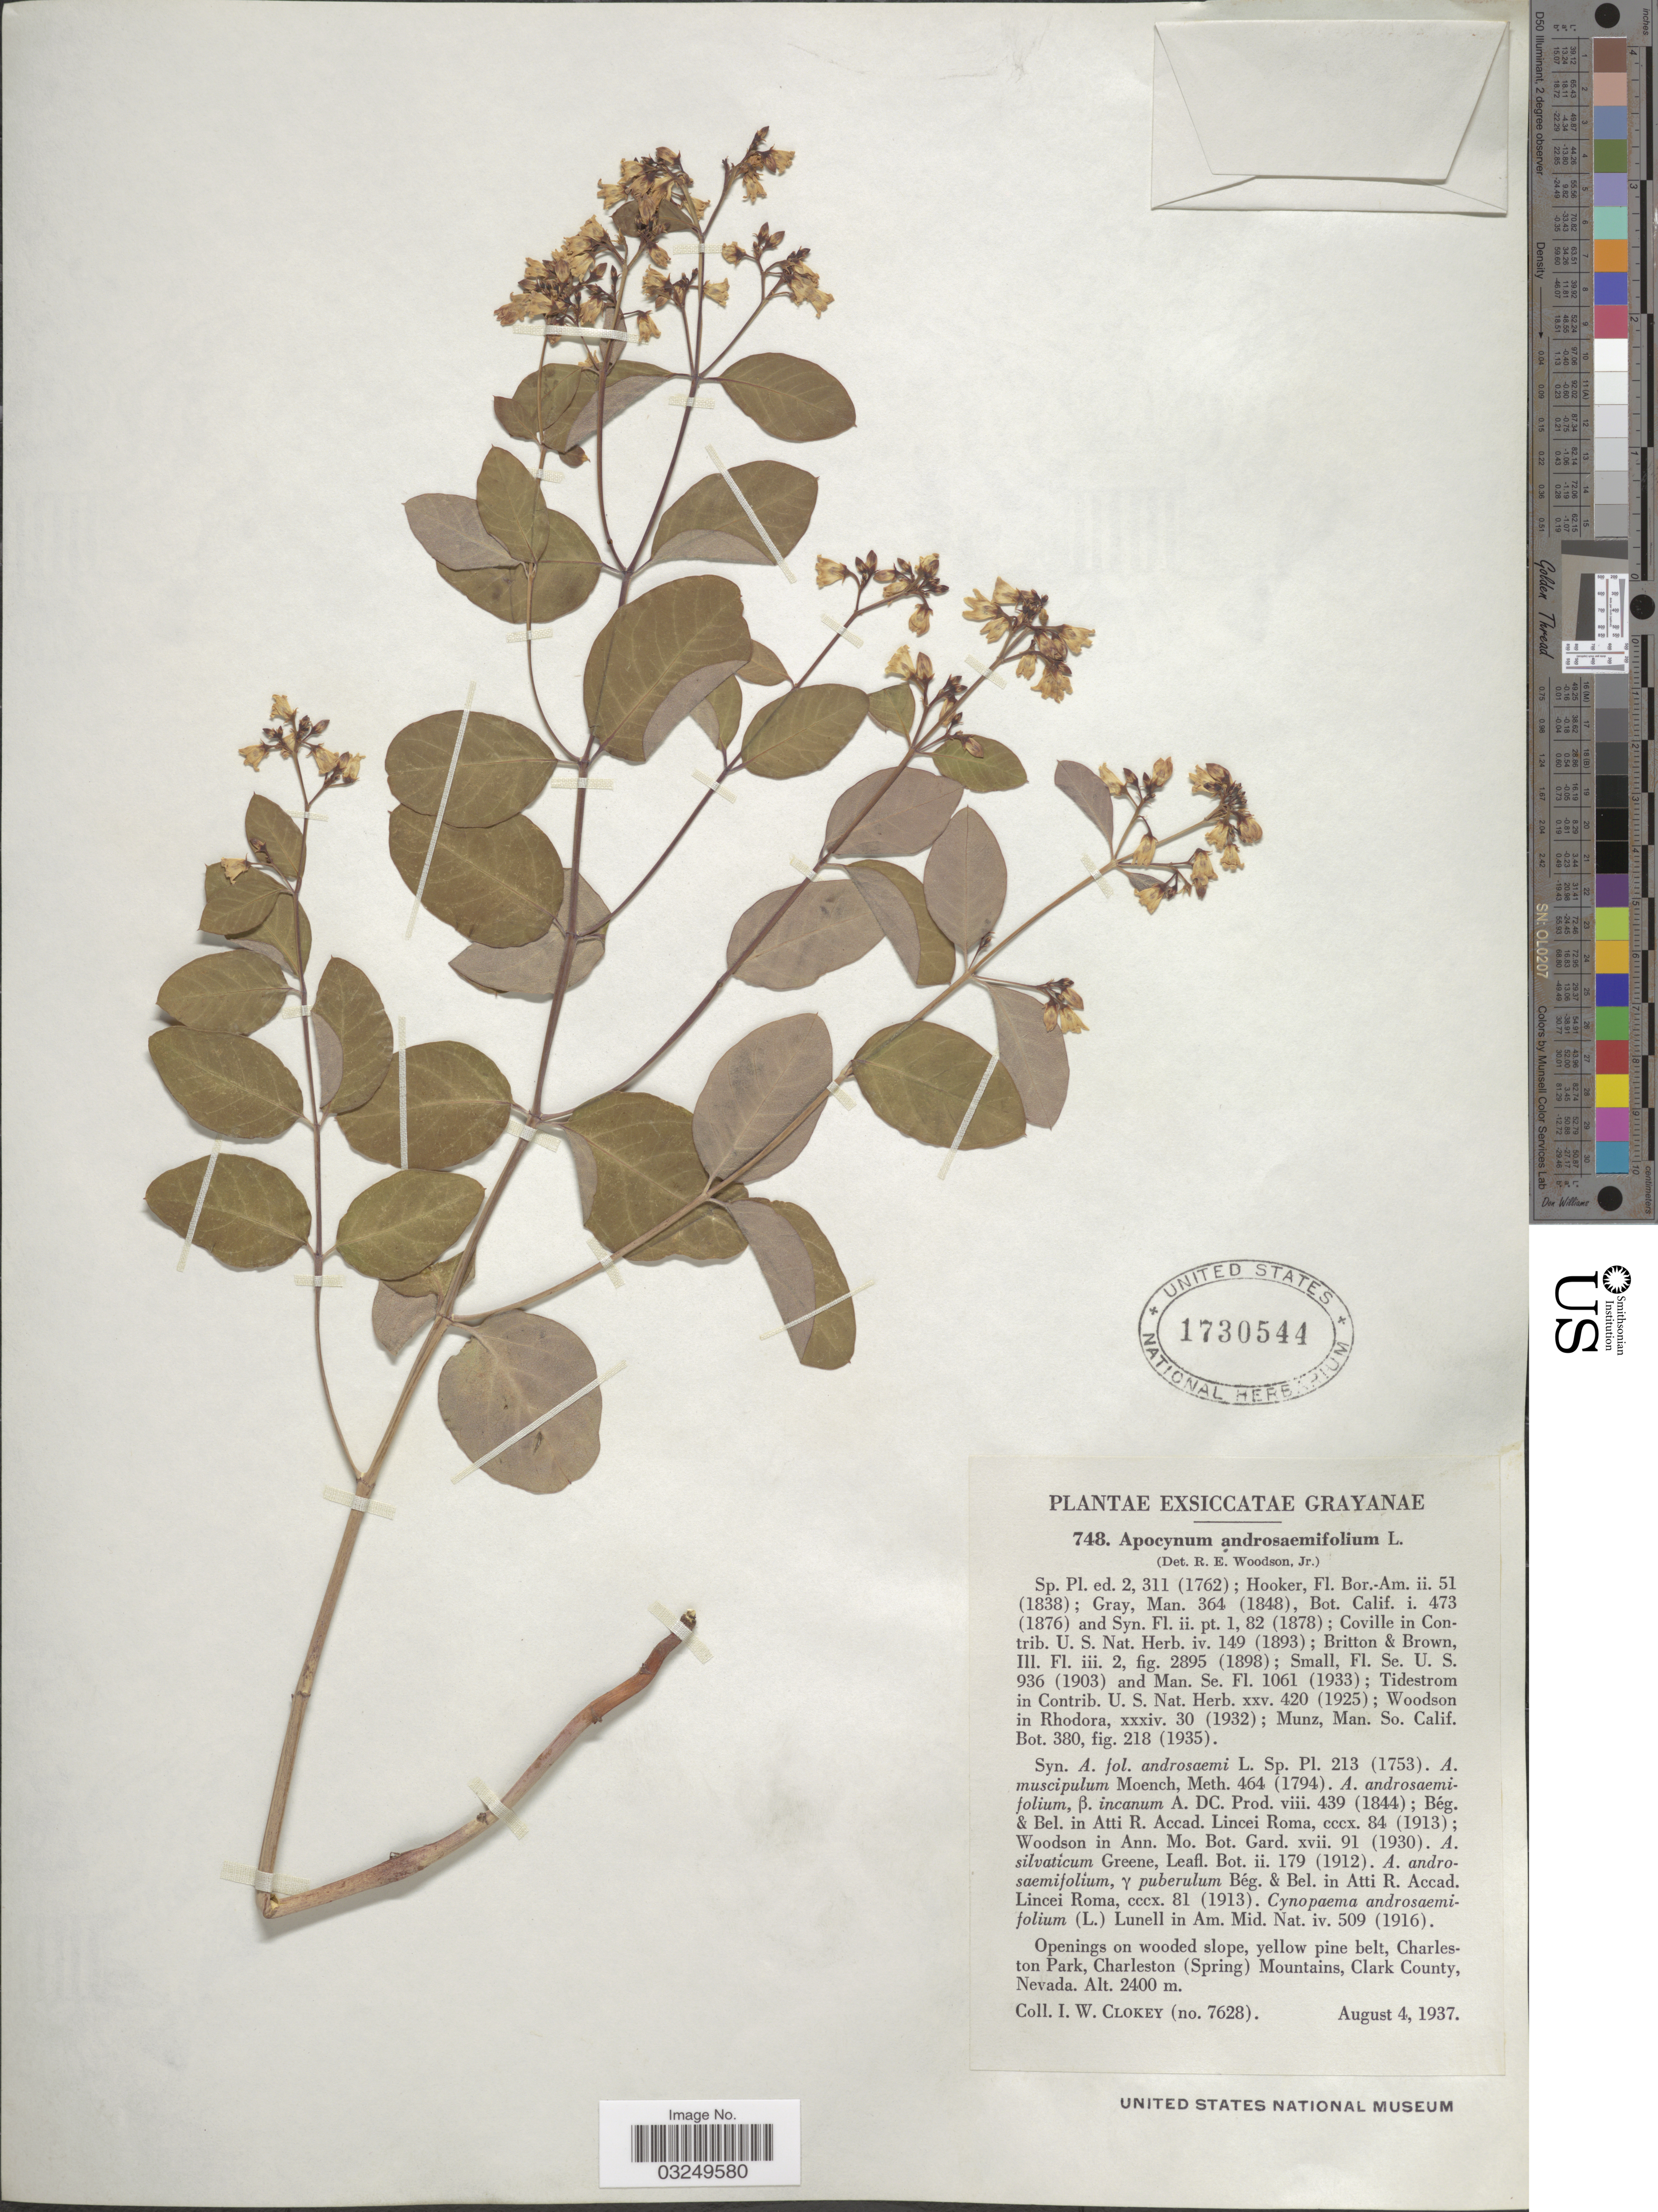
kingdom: Plantae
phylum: Tracheophyta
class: Magnoliopsida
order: Gentianales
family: Apocynaceae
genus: Apocynum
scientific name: Apocynum androsaemifolium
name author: L.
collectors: I. W. Clokey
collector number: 7628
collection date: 1937-08-04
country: United States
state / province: Nevada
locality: Charleston Park, Charleston (Spring) Mountains, Clark County.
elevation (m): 2400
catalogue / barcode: US 1730544